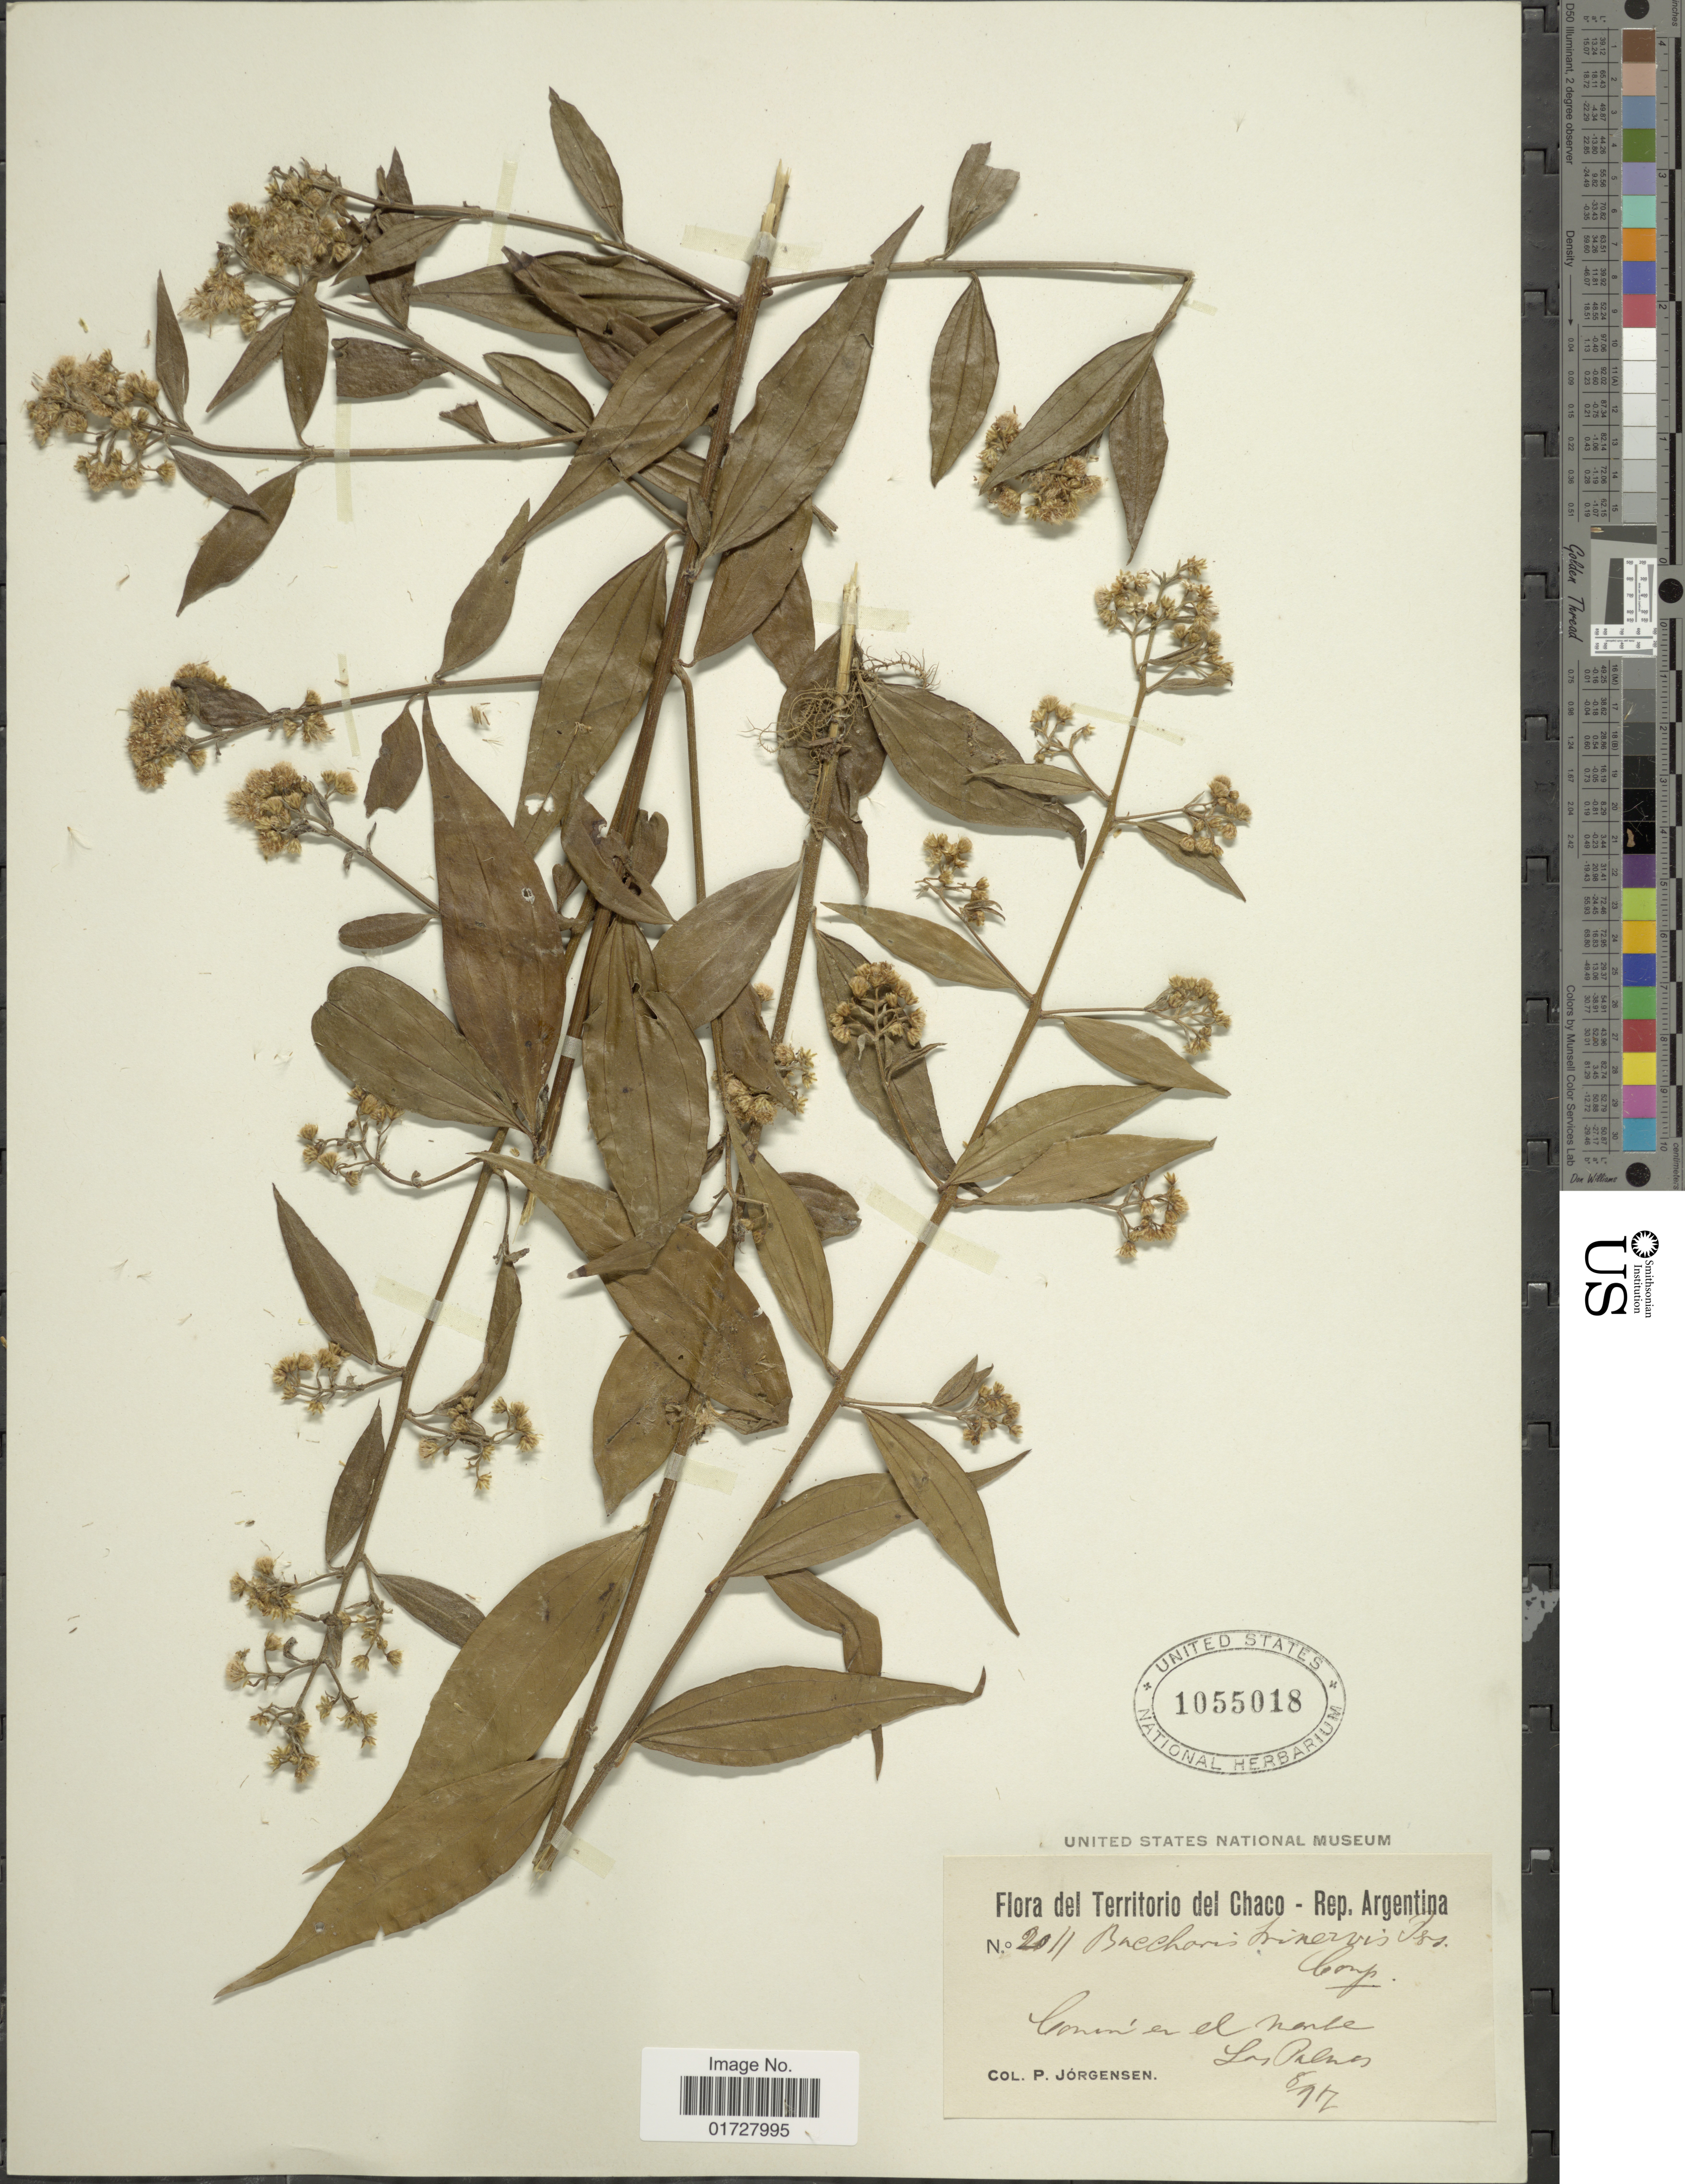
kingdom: Plantae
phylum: Tracheophyta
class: Magnoliopsida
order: Asterales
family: Asteraceae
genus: Baccharis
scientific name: Baccharis trinervis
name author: (Lam.) Pers.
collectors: P. Jörgensen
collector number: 2011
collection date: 1907-08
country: Argentina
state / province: Chaco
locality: Rep. Argentina, el Norte Las Palmas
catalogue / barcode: US 1055018